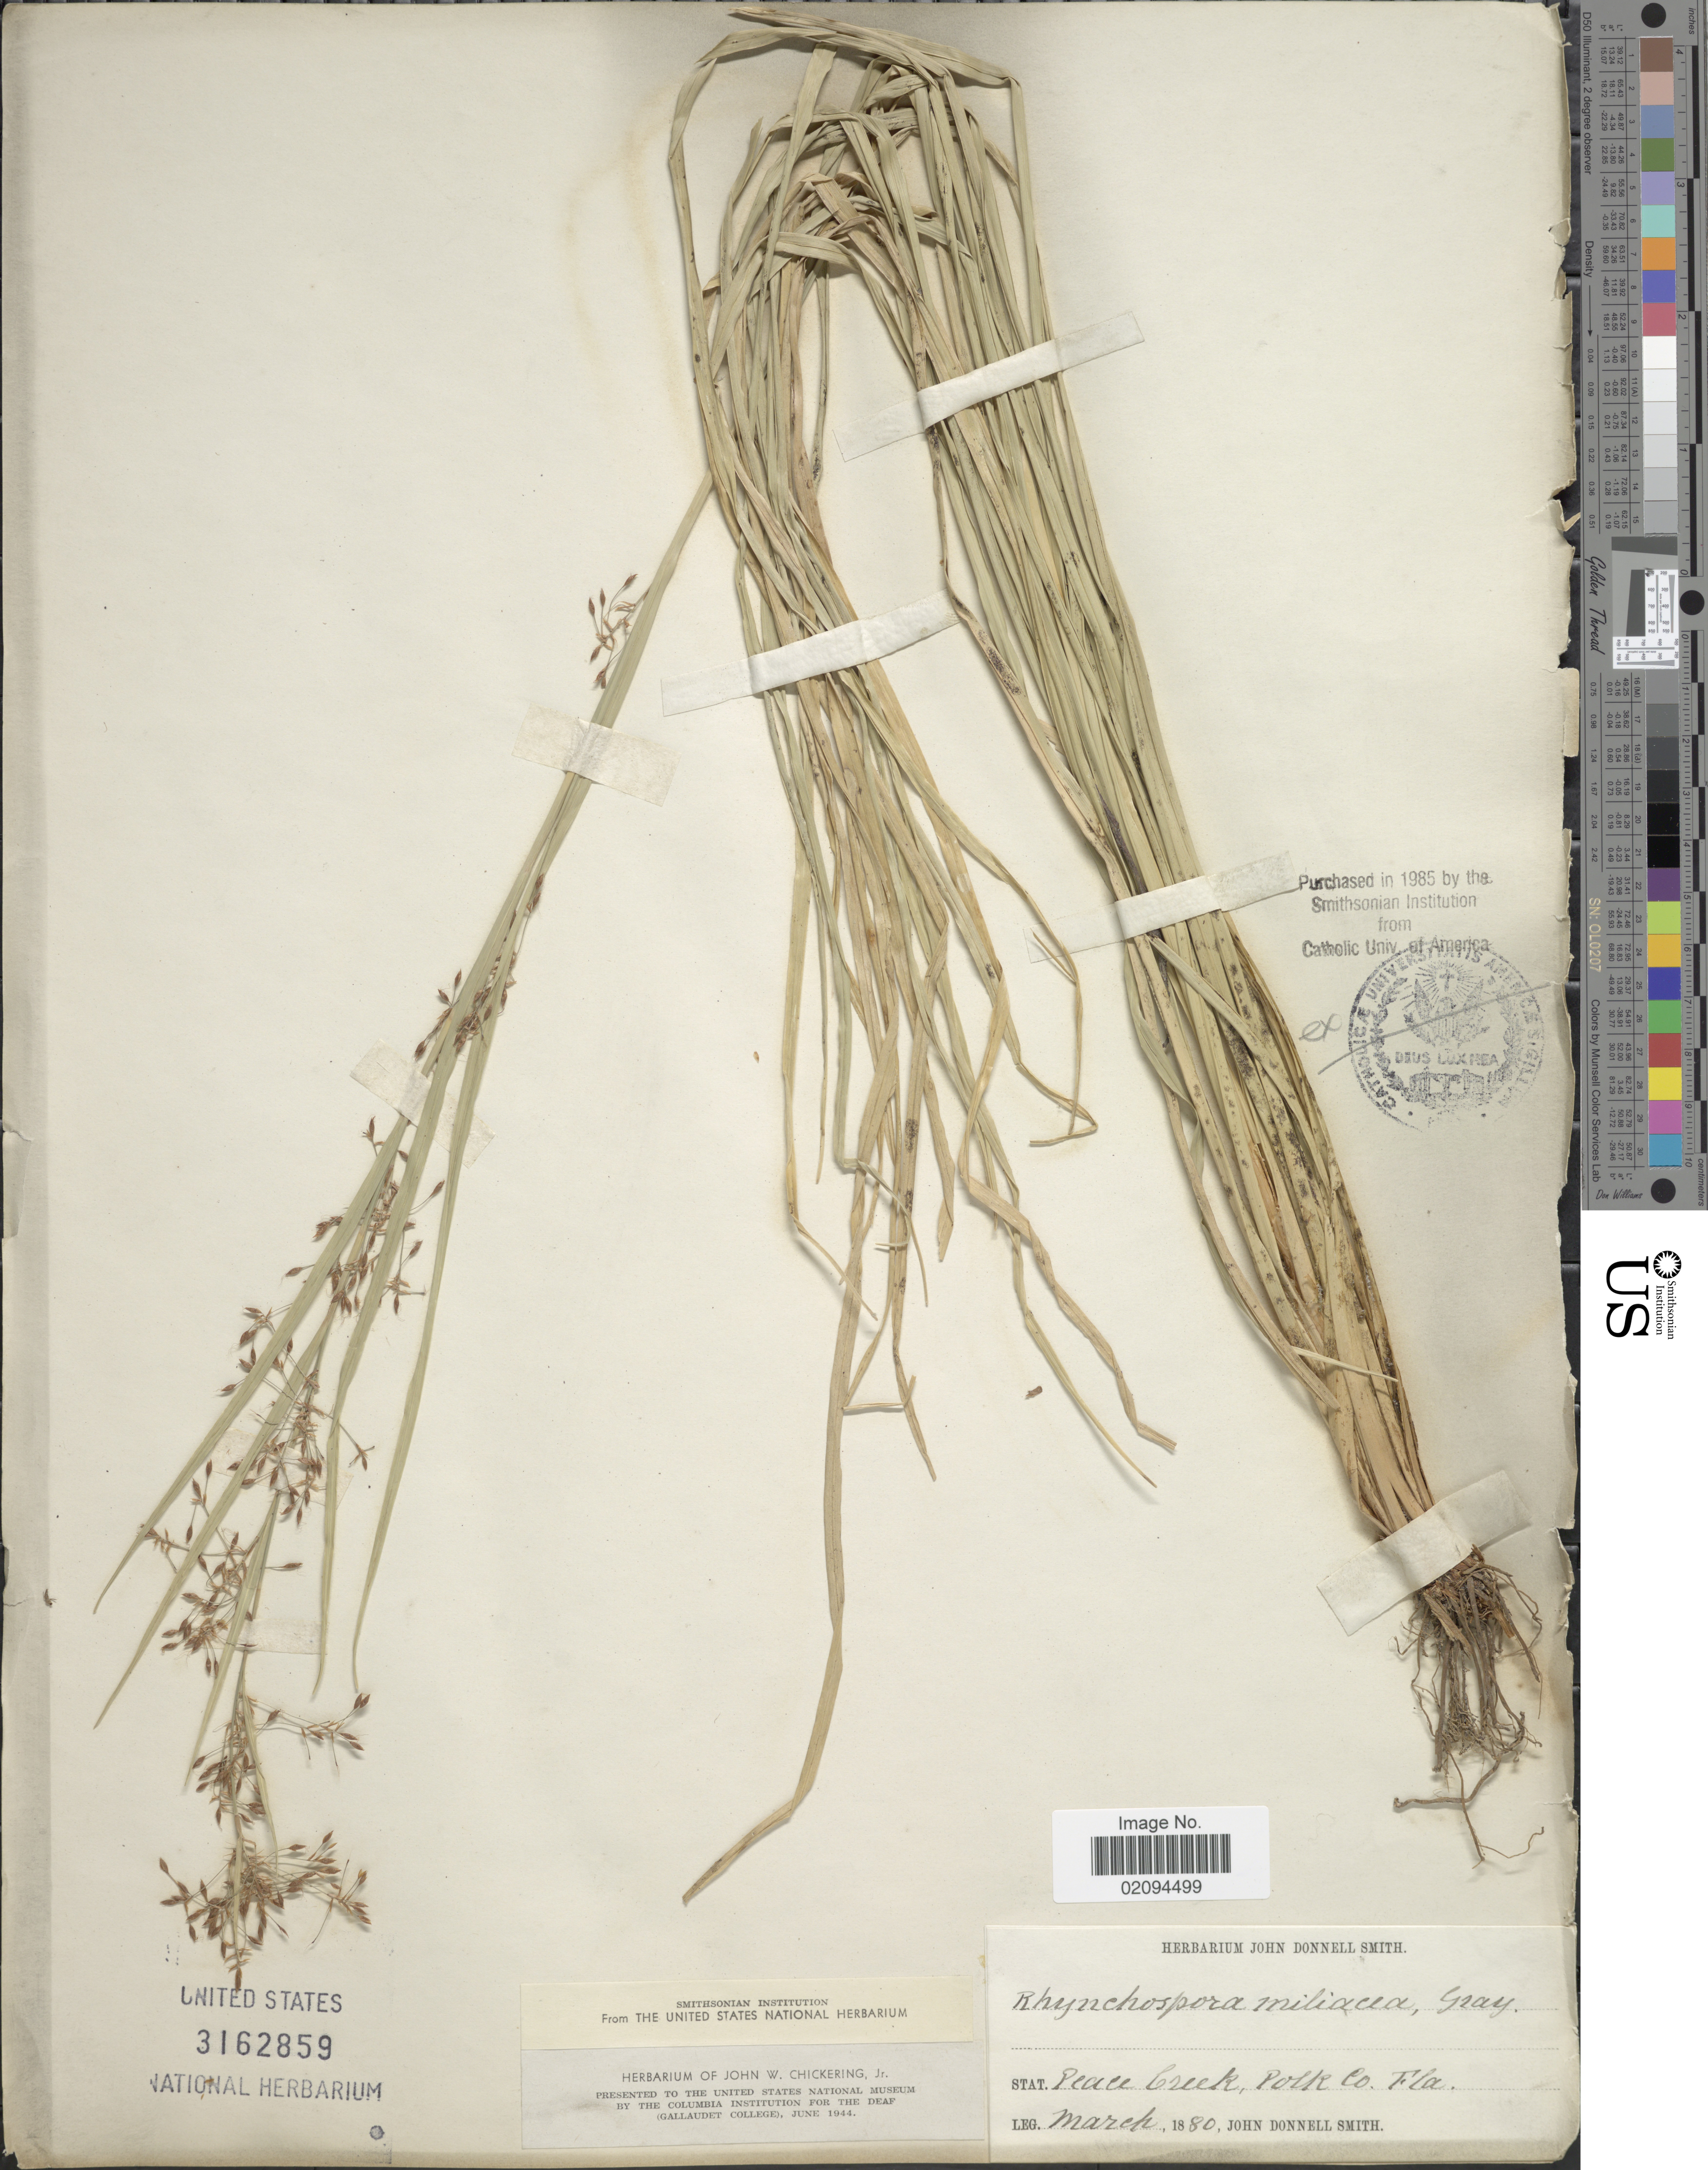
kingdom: Plantae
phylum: Tracheophyta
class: Liliopsida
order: Poales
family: Cyperaceae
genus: Rhynchospora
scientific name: Rhynchospora miliacea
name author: (Lam.) A. Gray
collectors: J. Donnell Smith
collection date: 1880-03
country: United States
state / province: Florida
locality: Peace Creek, Polk Co.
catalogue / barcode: US 3162859